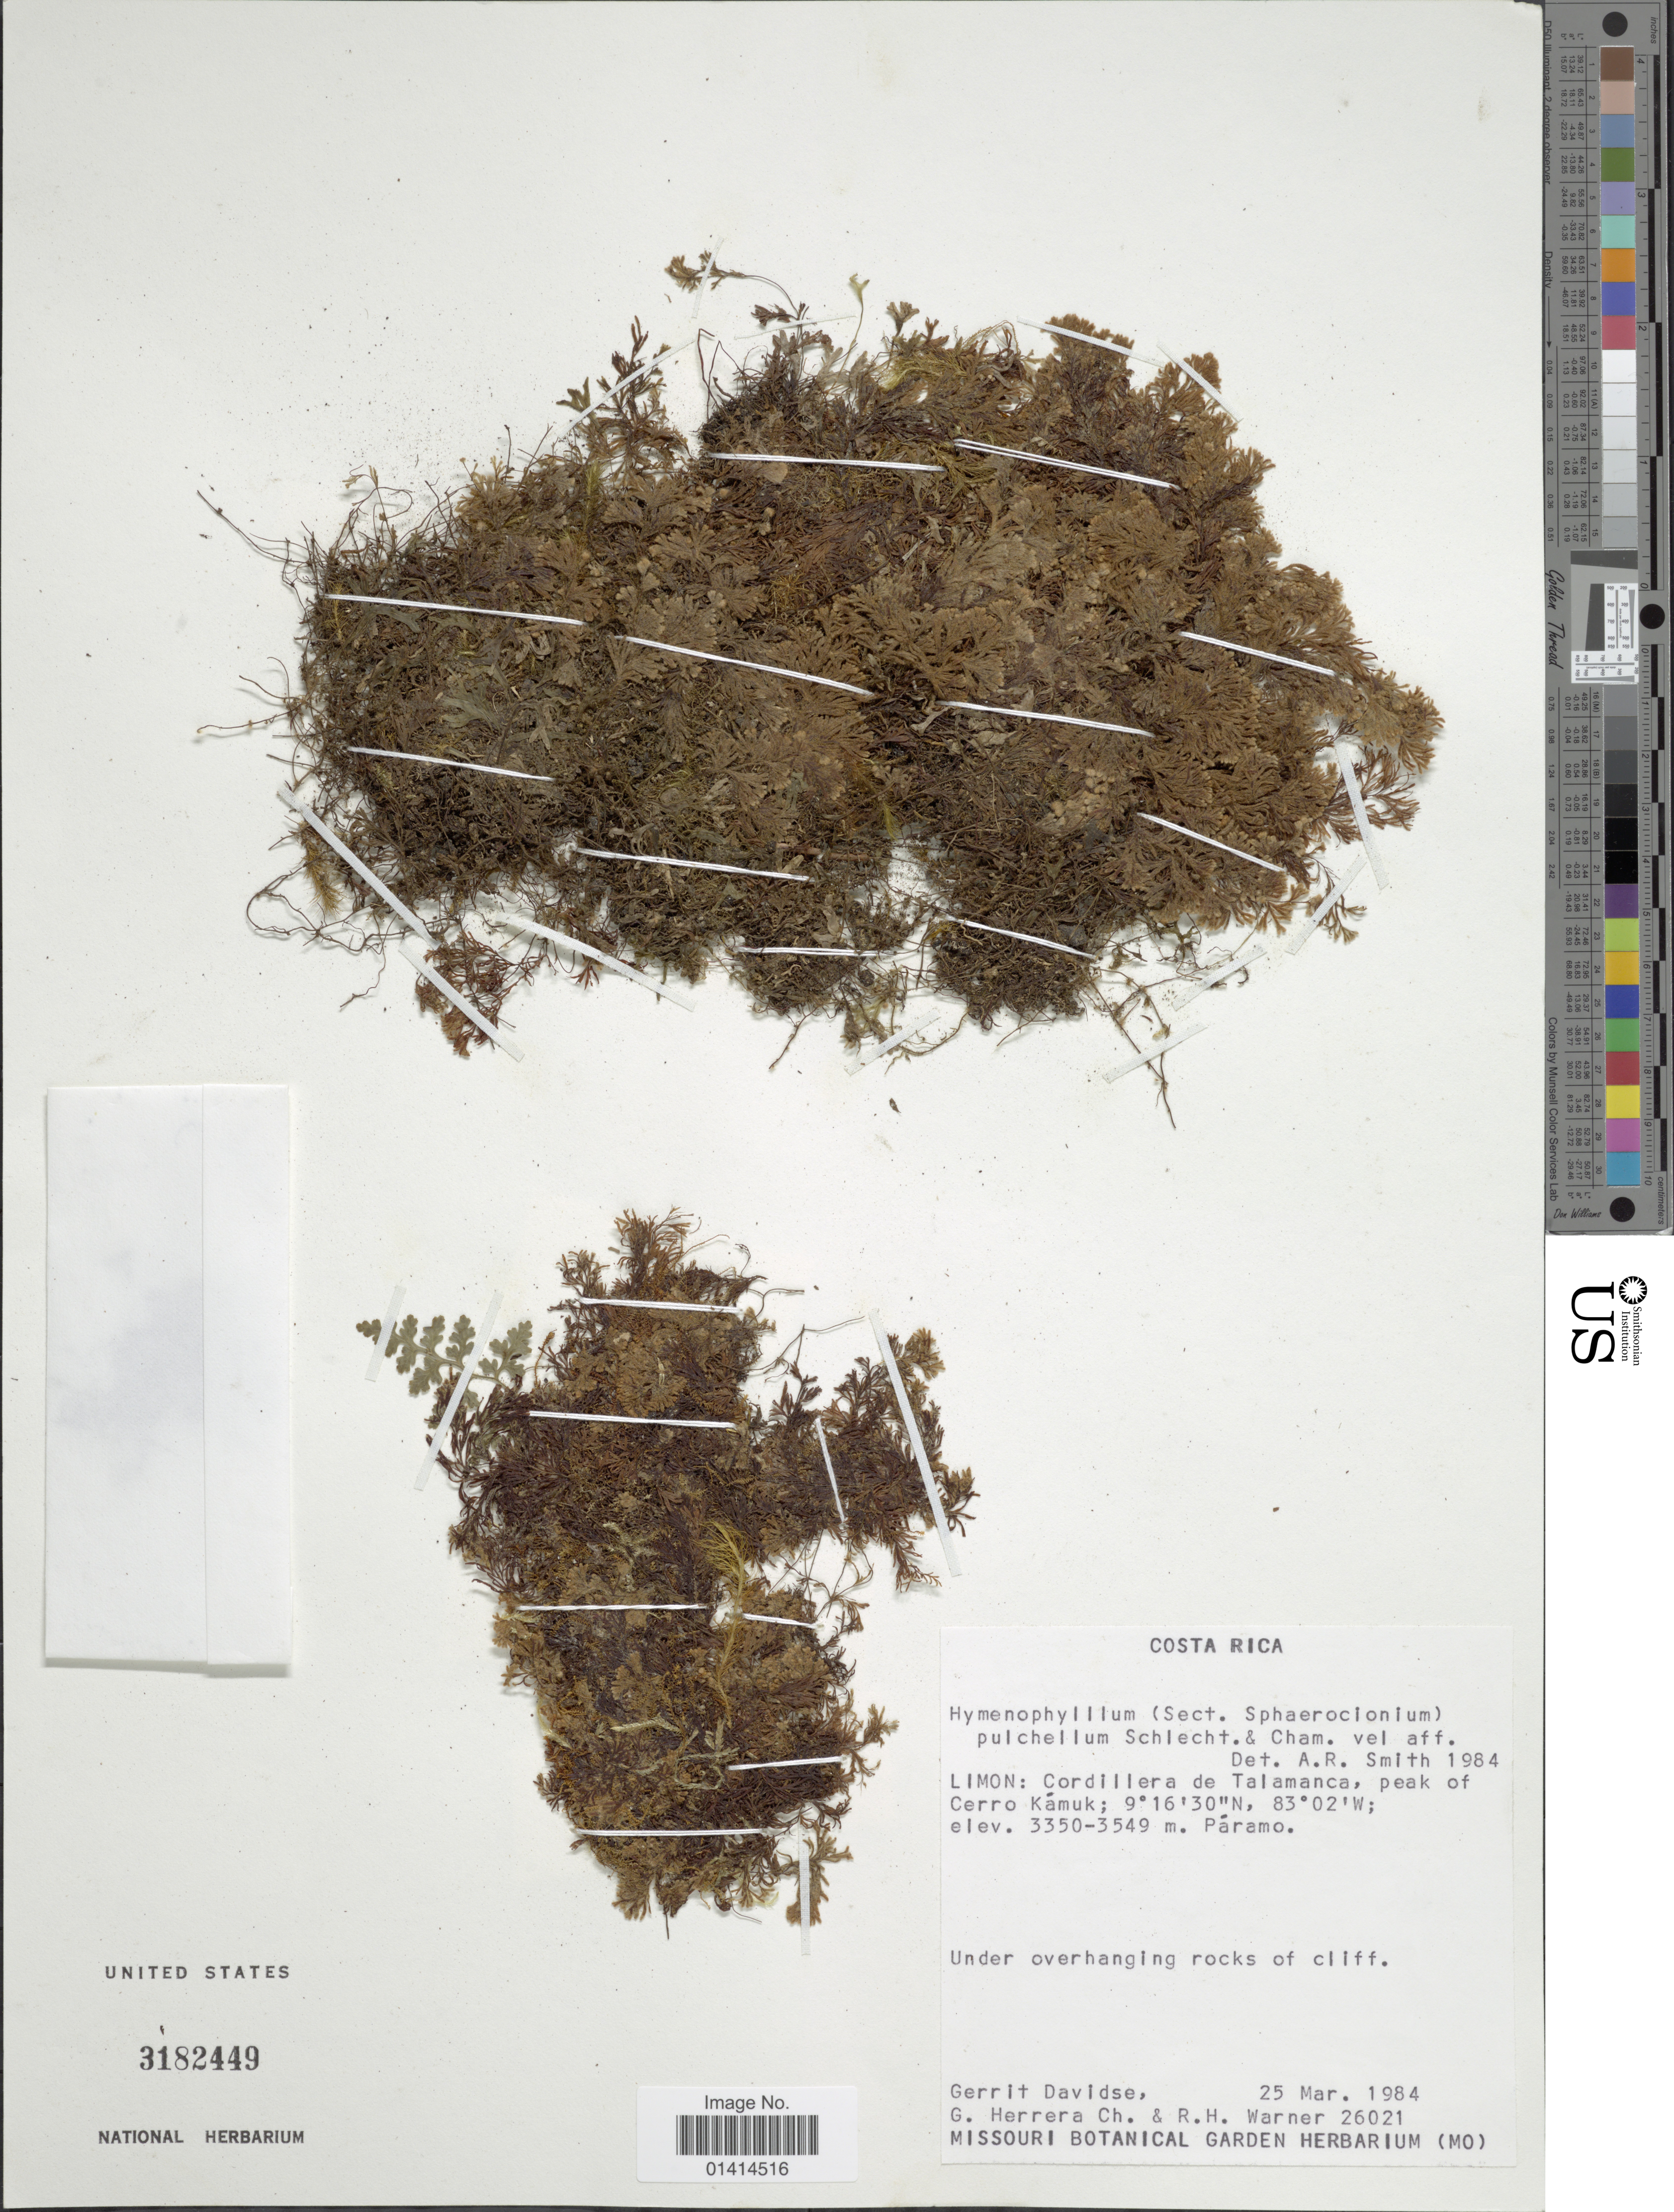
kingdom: Plantae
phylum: Tracheophyta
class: Polypodiopsida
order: Hymenophyllales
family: Hymenophyllaceae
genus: Hymenophyllum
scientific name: Hymenophyllum pulchellum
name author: Schltdl. & Cham.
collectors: G. Davidse, G. Herrera Ch. & R. H. Warner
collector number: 26021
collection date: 1984-03-25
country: Costa Rica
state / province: Limón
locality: Cordillera de Talamanca, peak of Cerro Kámuk, Paramo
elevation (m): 3350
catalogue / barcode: US 3182449